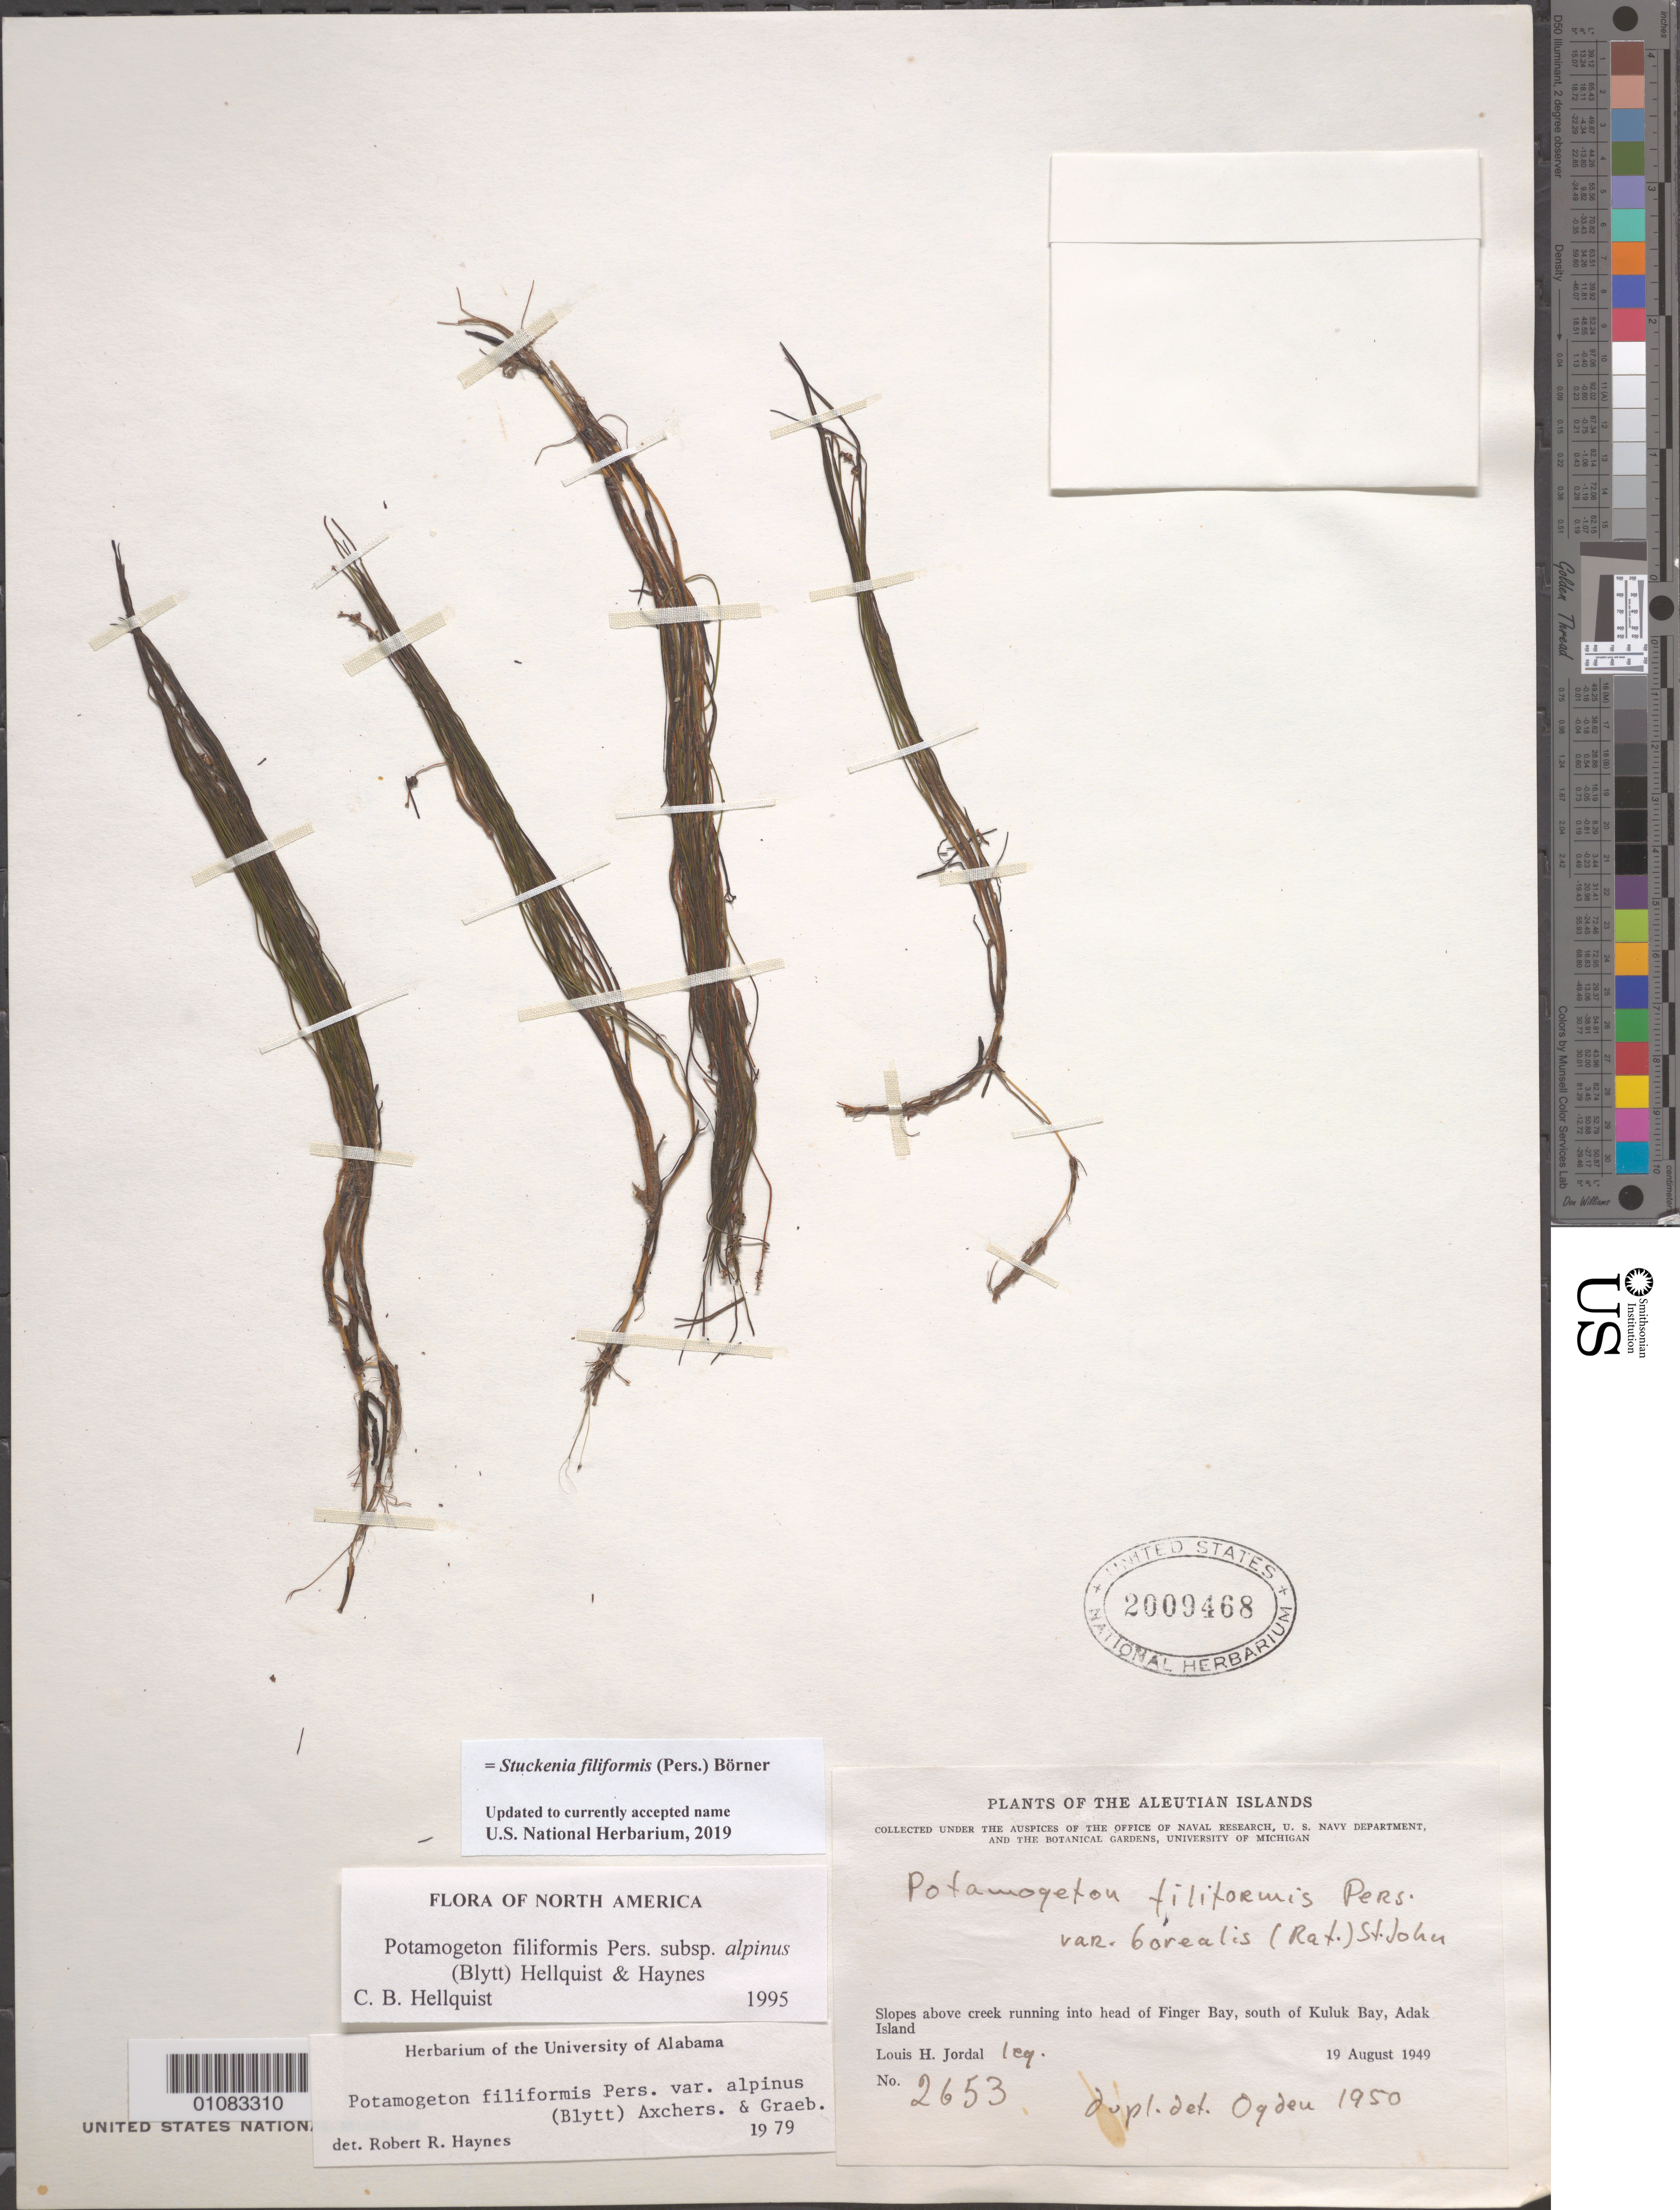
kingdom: Plantae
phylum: Tracheophyta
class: Liliopsida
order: Alismatales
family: Potamogetonaceae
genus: Stuckenia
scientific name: Stuckenia filiformis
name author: (Pers.) Börner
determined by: Strong, Mark T., (BOT), Smithsonian Institution - National Museum of Natural History (UNITED STATES)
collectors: L. Jordal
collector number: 2653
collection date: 1949-08-19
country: United States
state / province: Alaska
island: Adak Island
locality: south of Kuluk Bay, Finger Bay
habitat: Slopes above creek running into head of bay.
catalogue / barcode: US 2009468 9